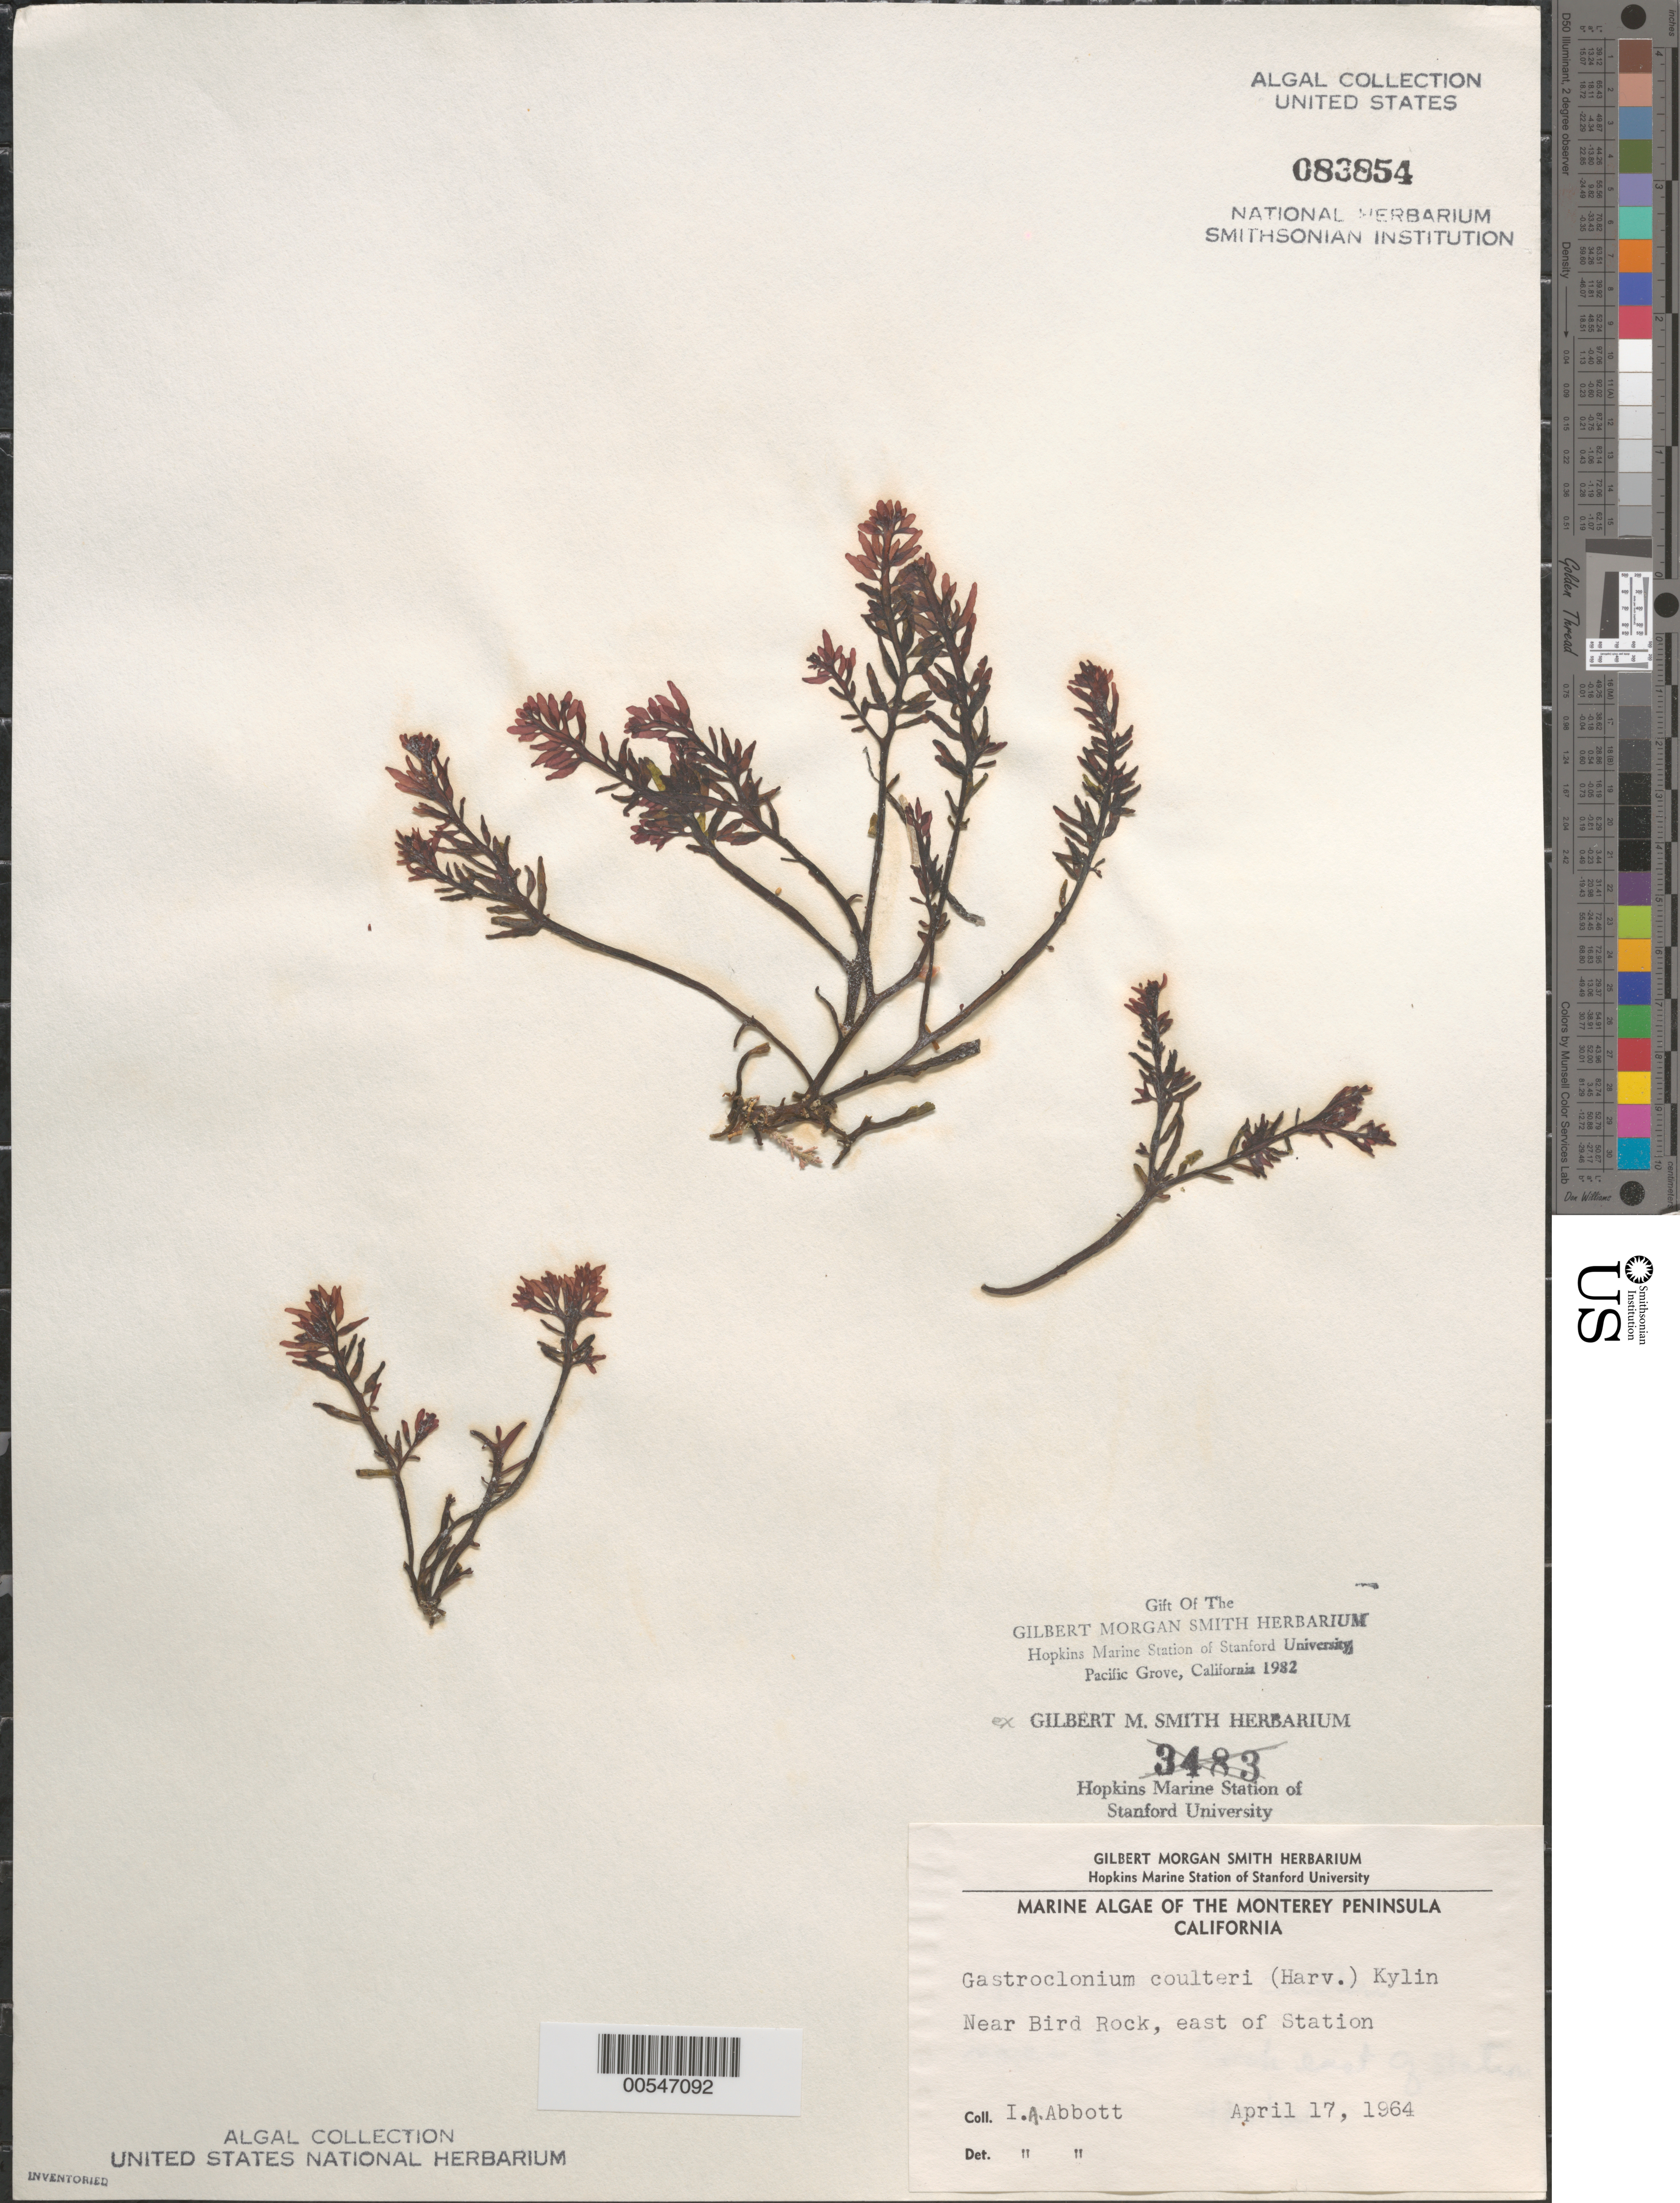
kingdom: Plantae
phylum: Rhodophyta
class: Florideophyceae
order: Rhodymeniales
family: Champiaceae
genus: Neogastroclonium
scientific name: Neogastroclonium subarticulatum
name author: (Turner) L. Le Gall et al.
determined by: Algae name updating Project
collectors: I. A. Abbott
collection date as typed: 17 Apr 1964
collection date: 1964-04-17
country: United States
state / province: California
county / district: Monterey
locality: Near Bird Rock, east of Hopkins Marine Station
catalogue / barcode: US 83854